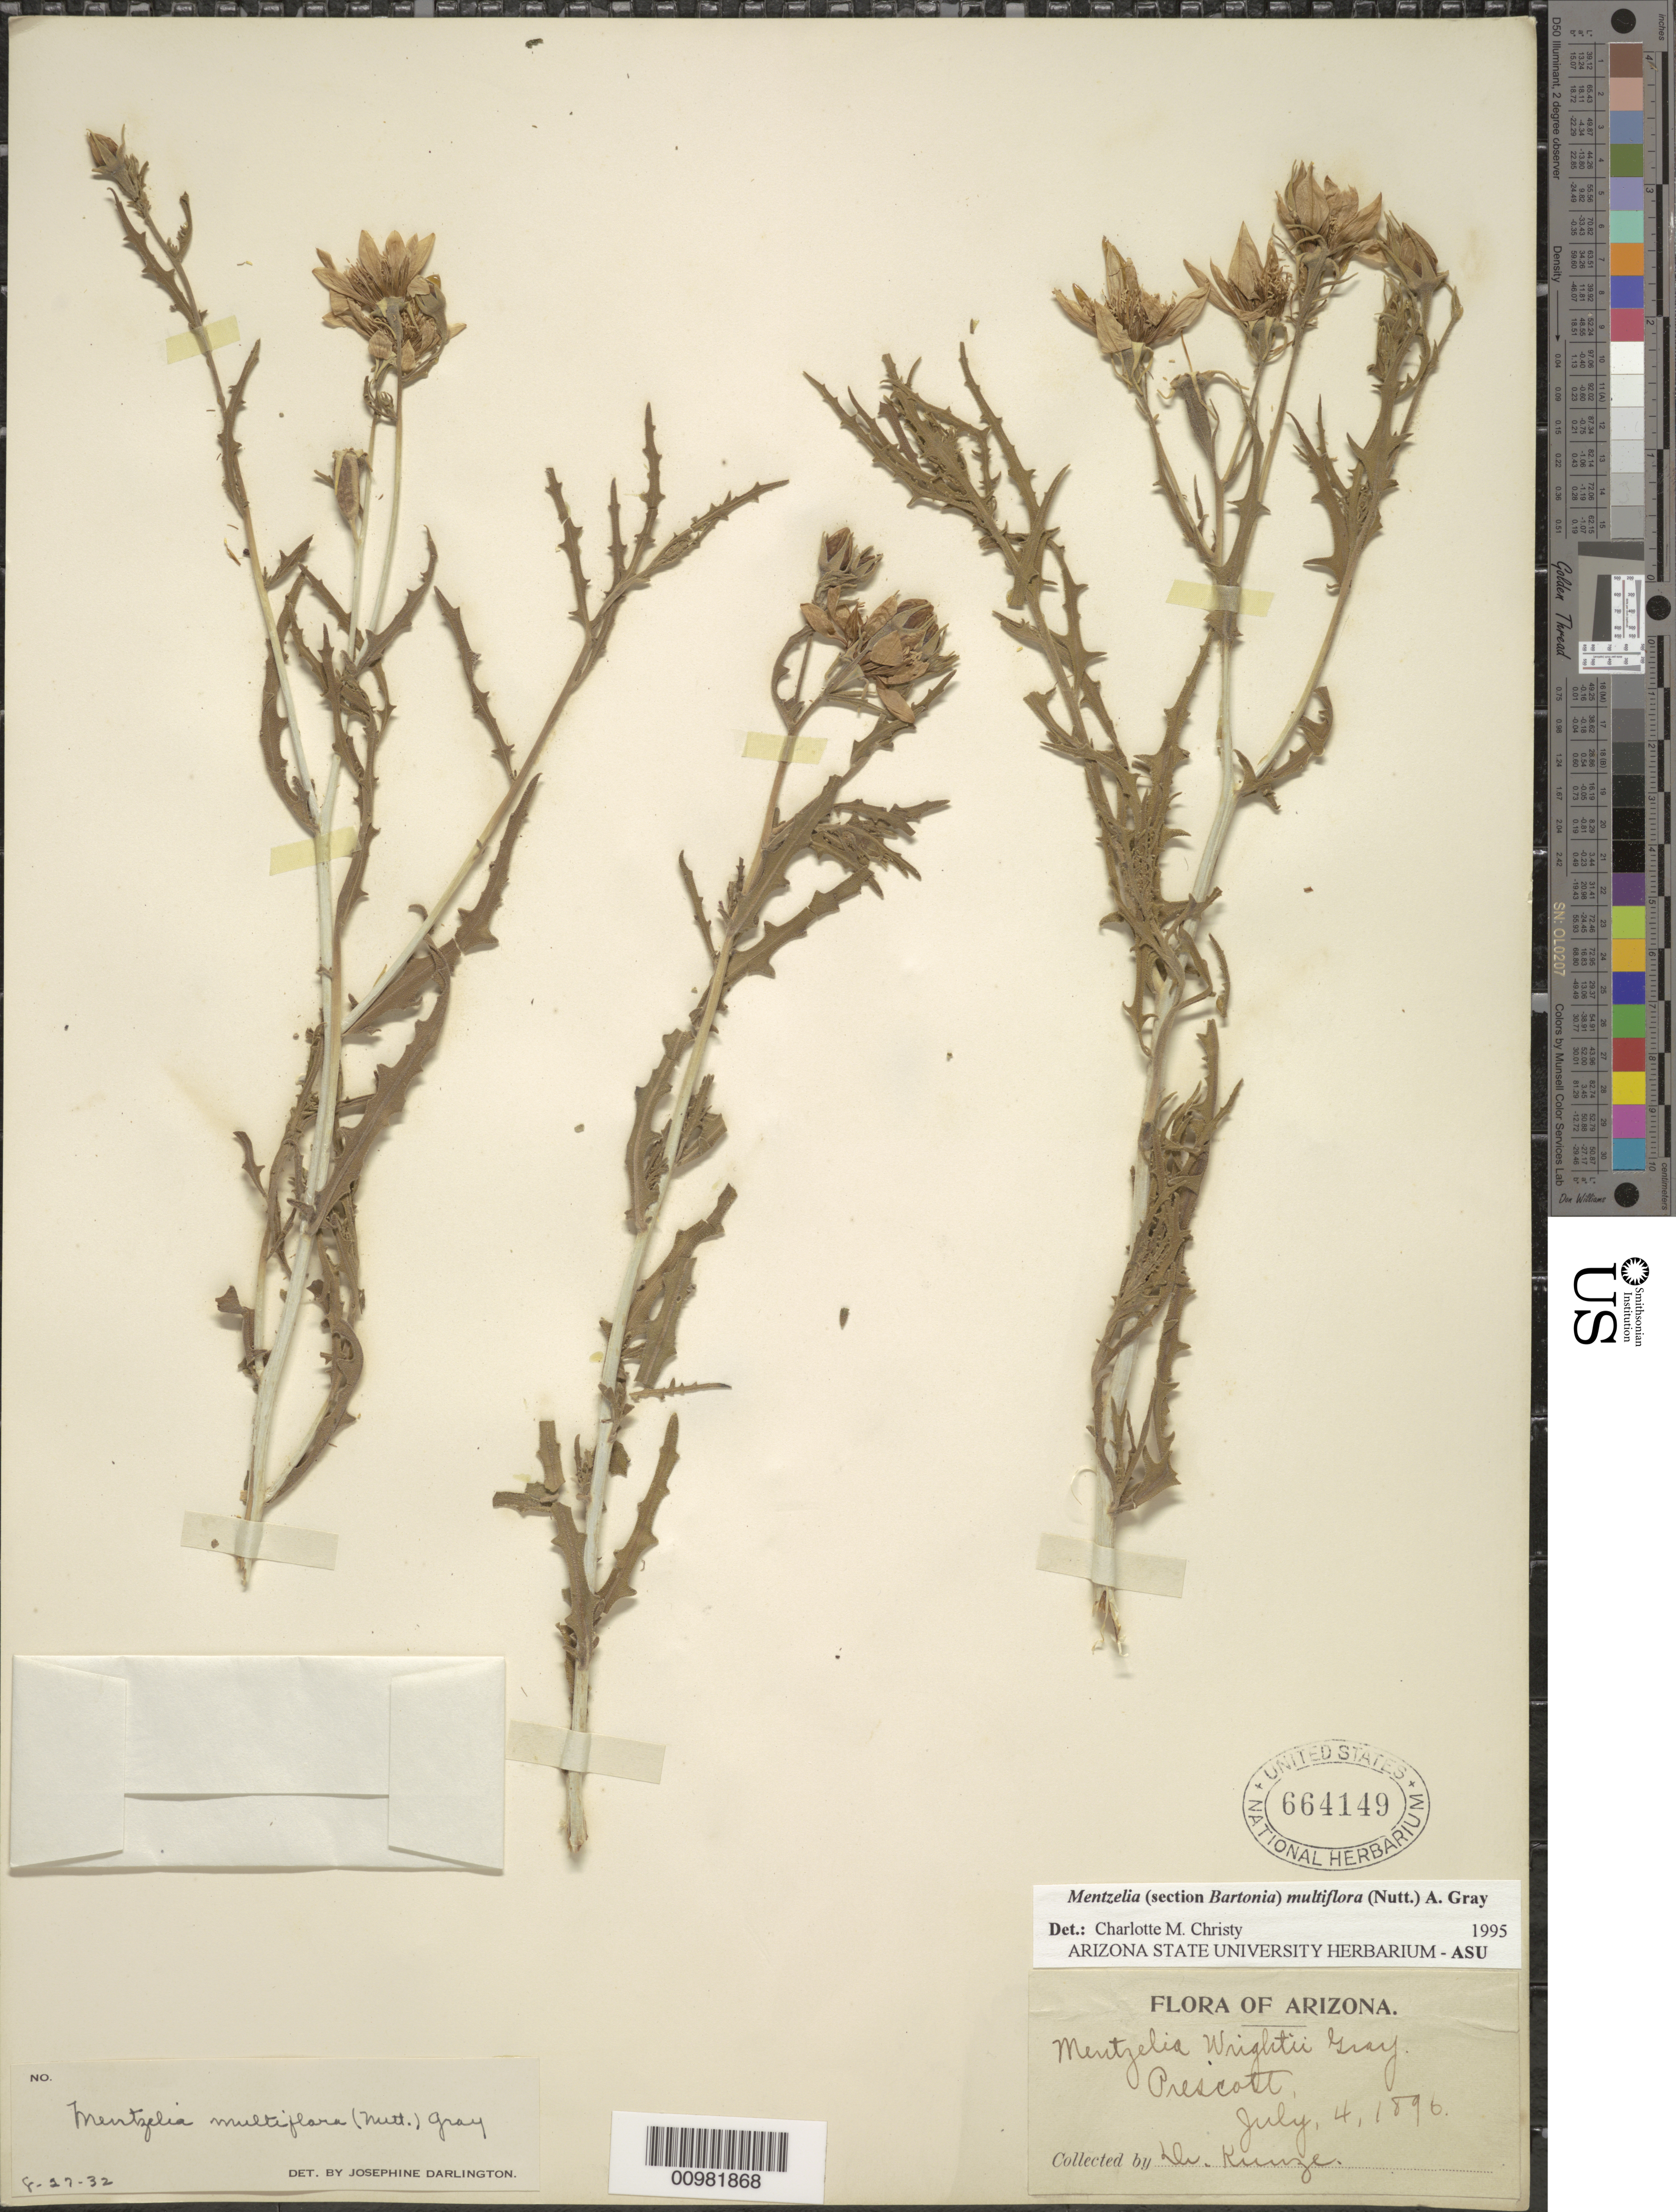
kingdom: Plantae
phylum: Tracheophyta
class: Magnoliopsida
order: Cornales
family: Loasaceae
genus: Mentzelia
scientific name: Mentzelia multiflora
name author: (Nutt.) A. Gray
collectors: R. E. Kunze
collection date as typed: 04 Jul 1896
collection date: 1896-07-04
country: United States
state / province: Arizona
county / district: Yavapai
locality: Prescott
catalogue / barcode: US 664149